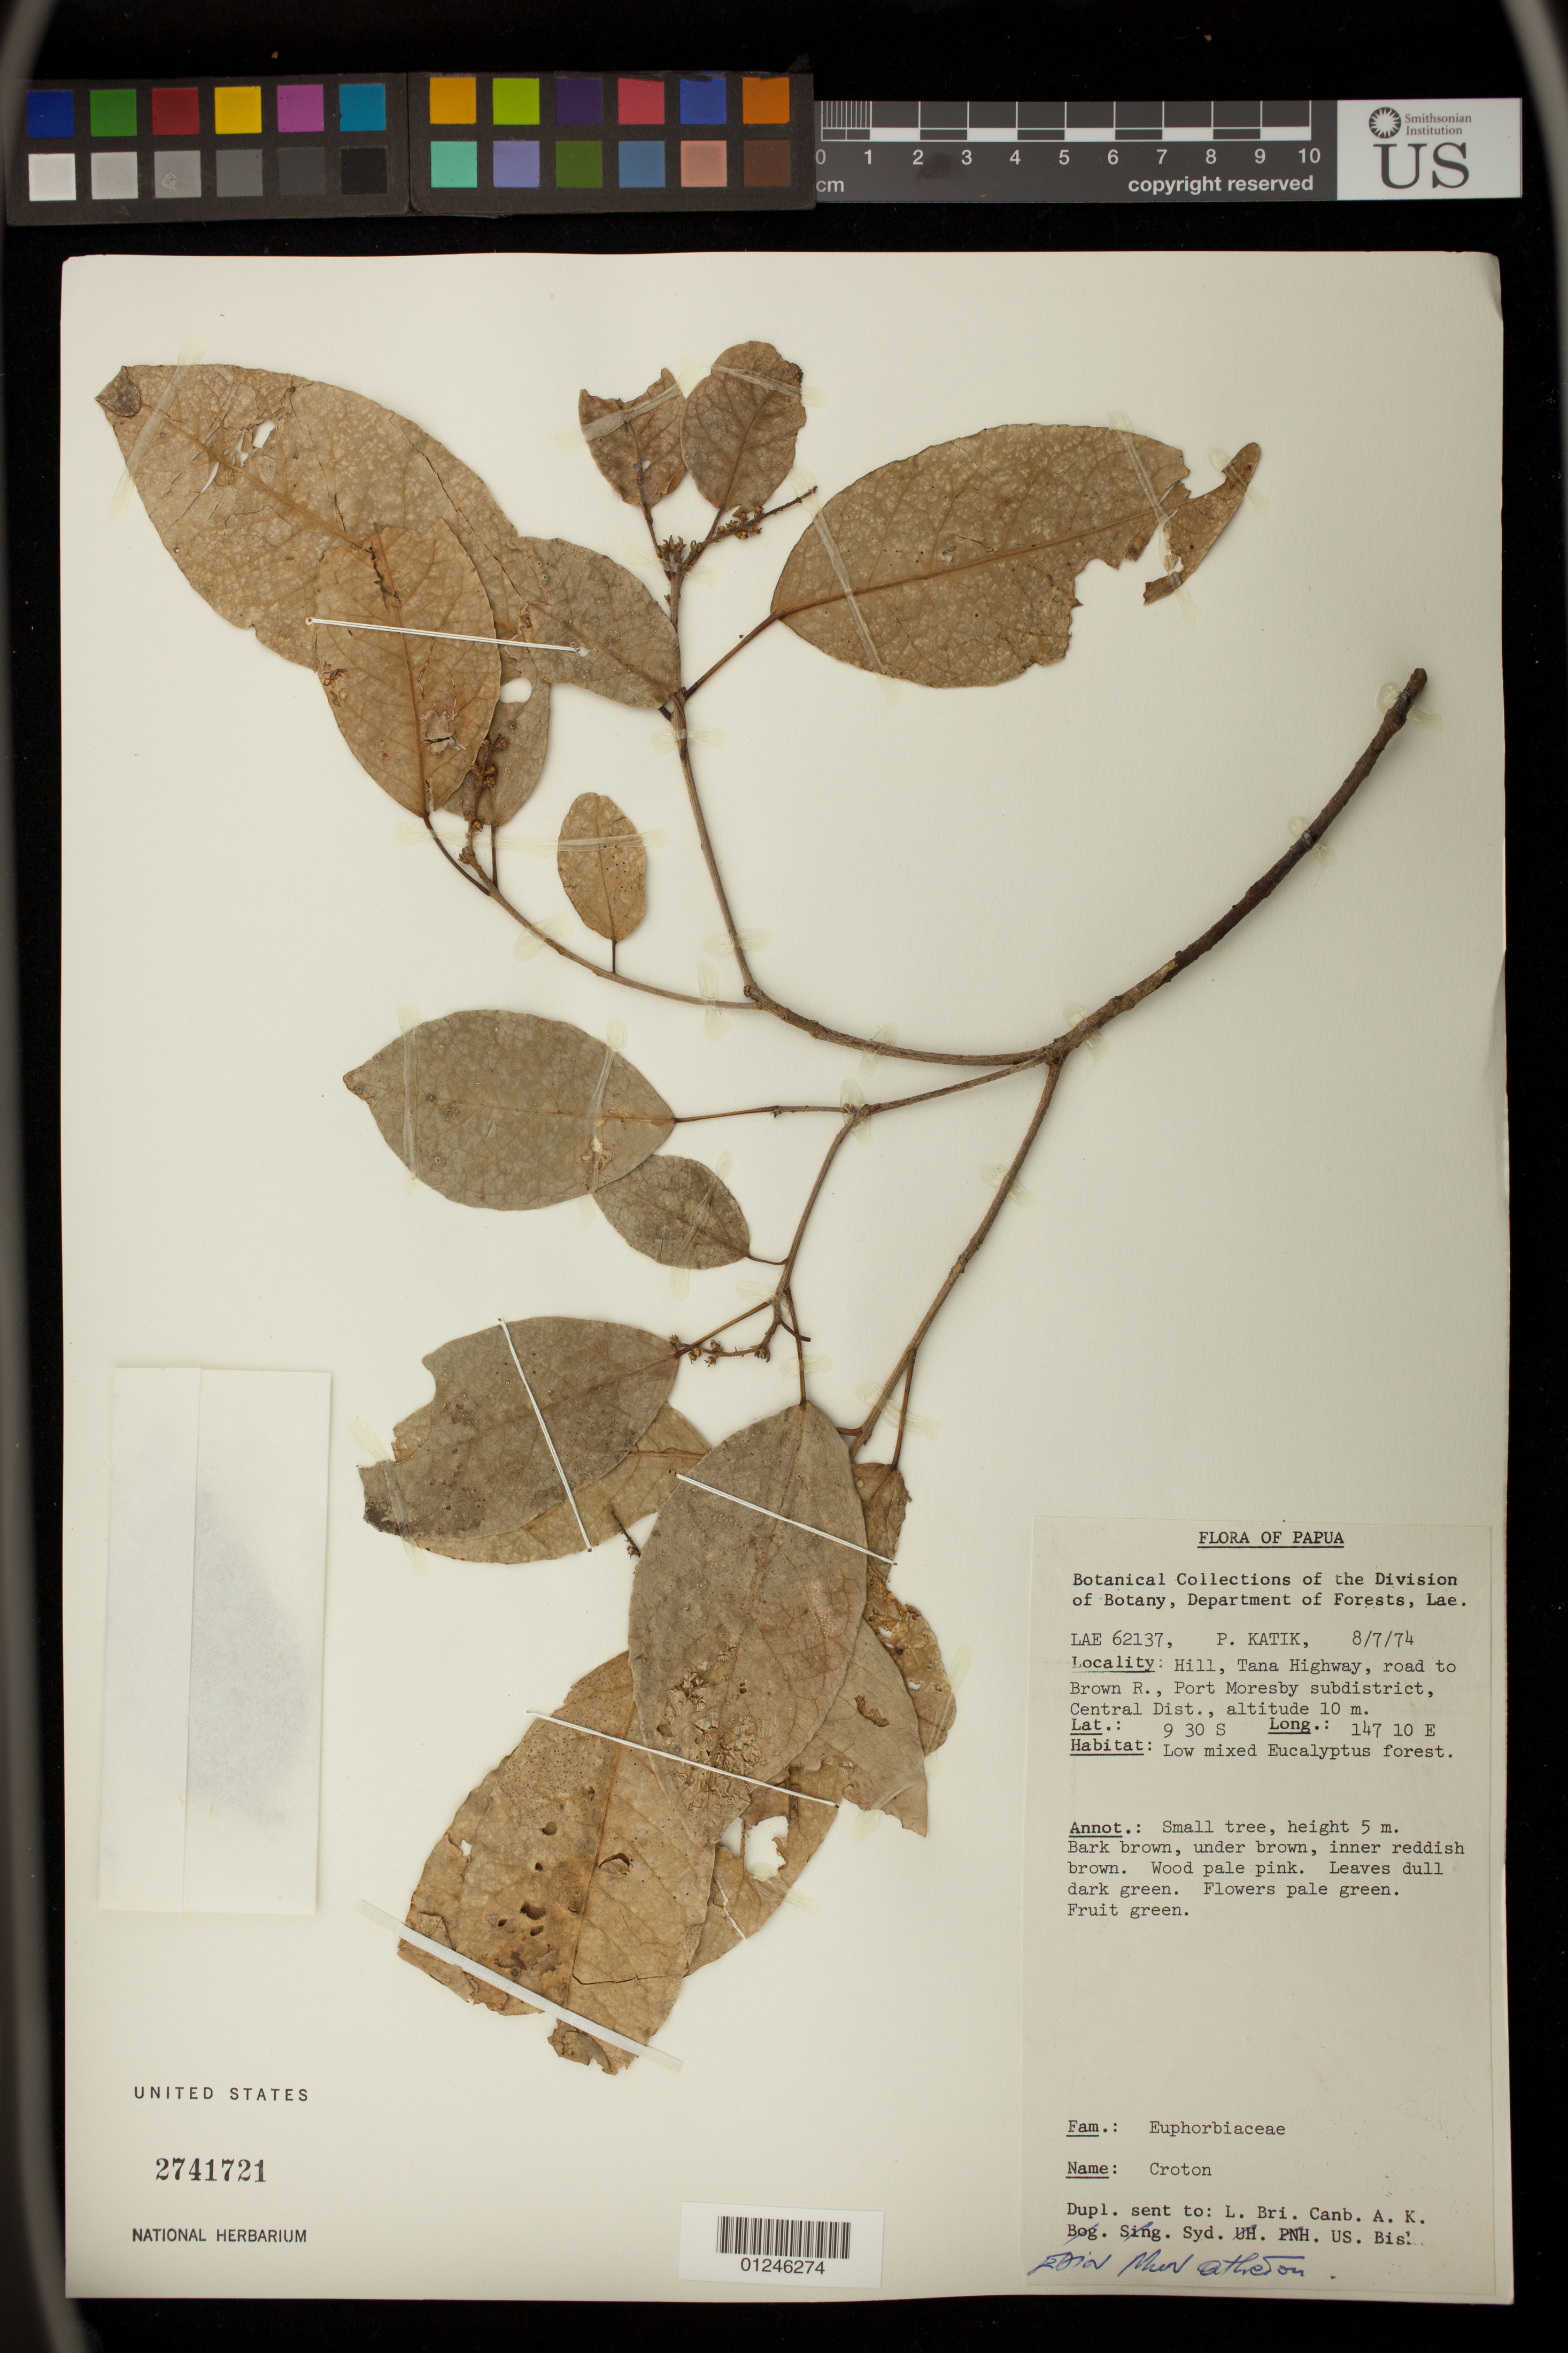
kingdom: Plantae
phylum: Tracheophyta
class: Magnoliopsida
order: Malpighiales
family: Euphorbiaceae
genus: Croton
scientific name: Croton sp.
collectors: P. Katik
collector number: LAE 62137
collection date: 1974-08-07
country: Papua New Guinea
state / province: Central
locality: Hill, Tana Highway, road to Brown R., Port Moresby subdistrict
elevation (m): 10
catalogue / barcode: US 2741721